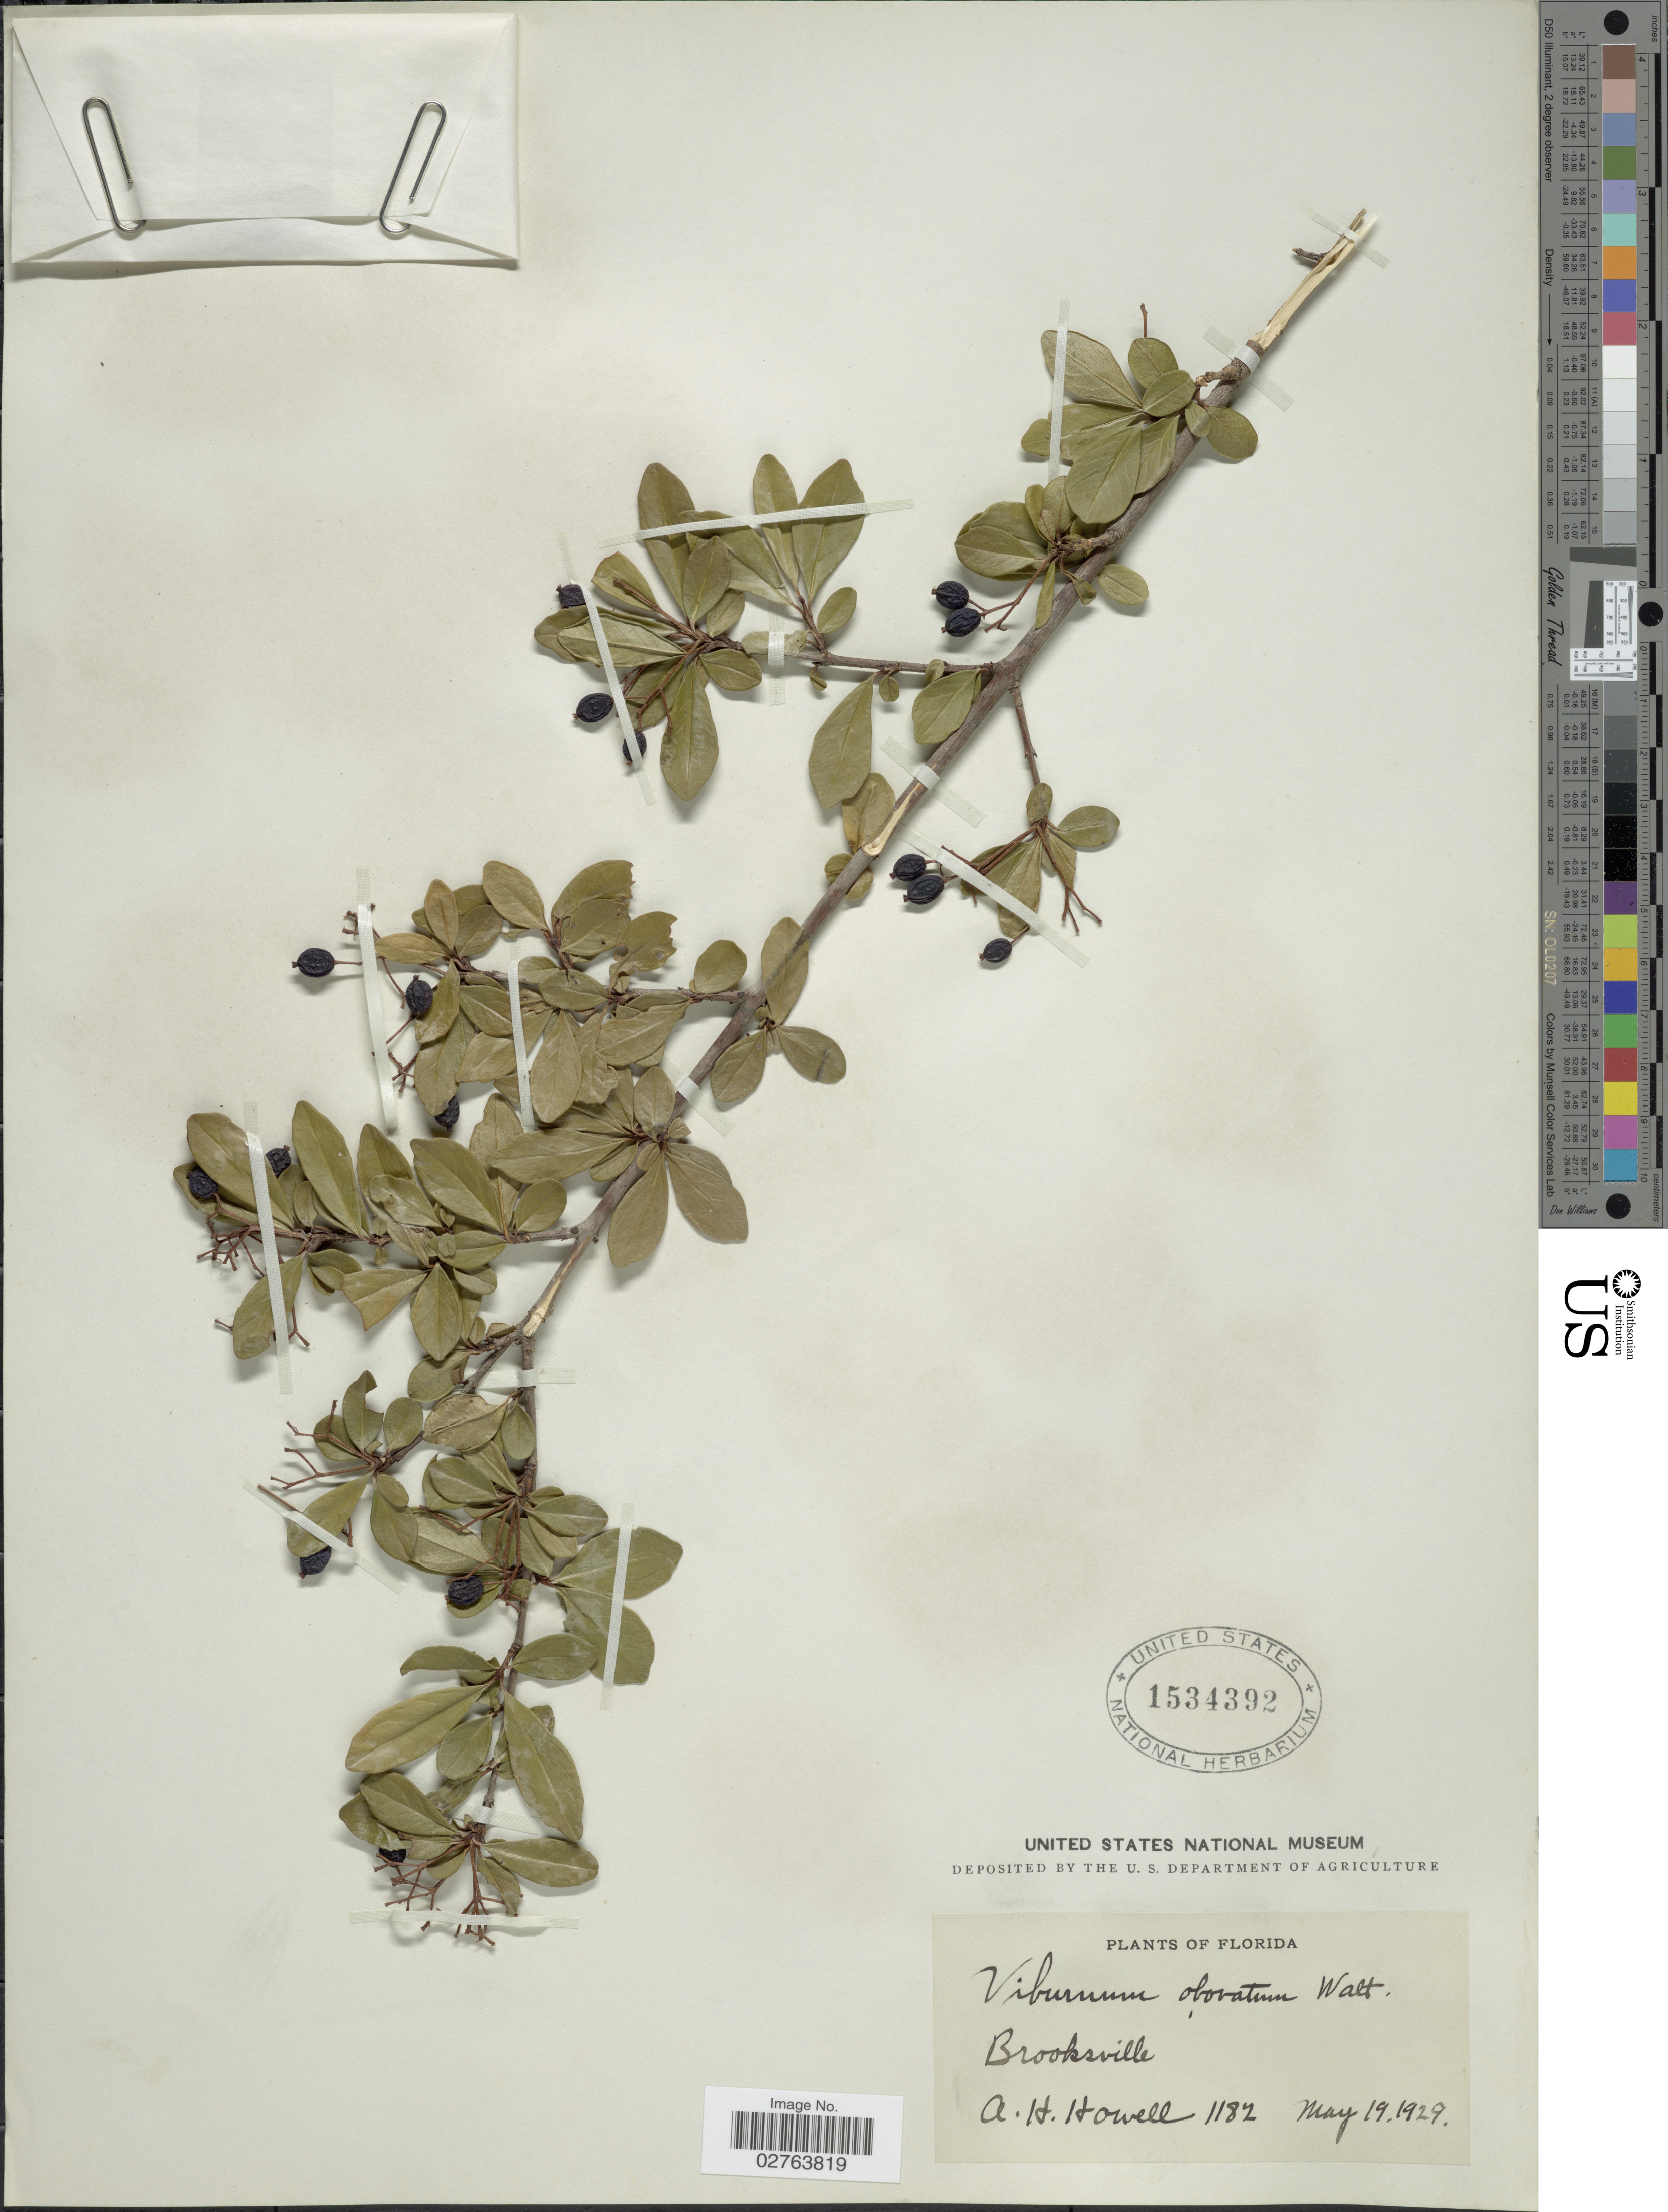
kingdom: Plantae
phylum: Tracheophyta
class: Magnoliopsida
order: Dipsacales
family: Viburnaceae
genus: Viburnum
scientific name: Viburnum obovatum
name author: Walter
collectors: A. Howell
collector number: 1182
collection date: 1929-05-19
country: United States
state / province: Florida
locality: Brooksville.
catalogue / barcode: US 1534392